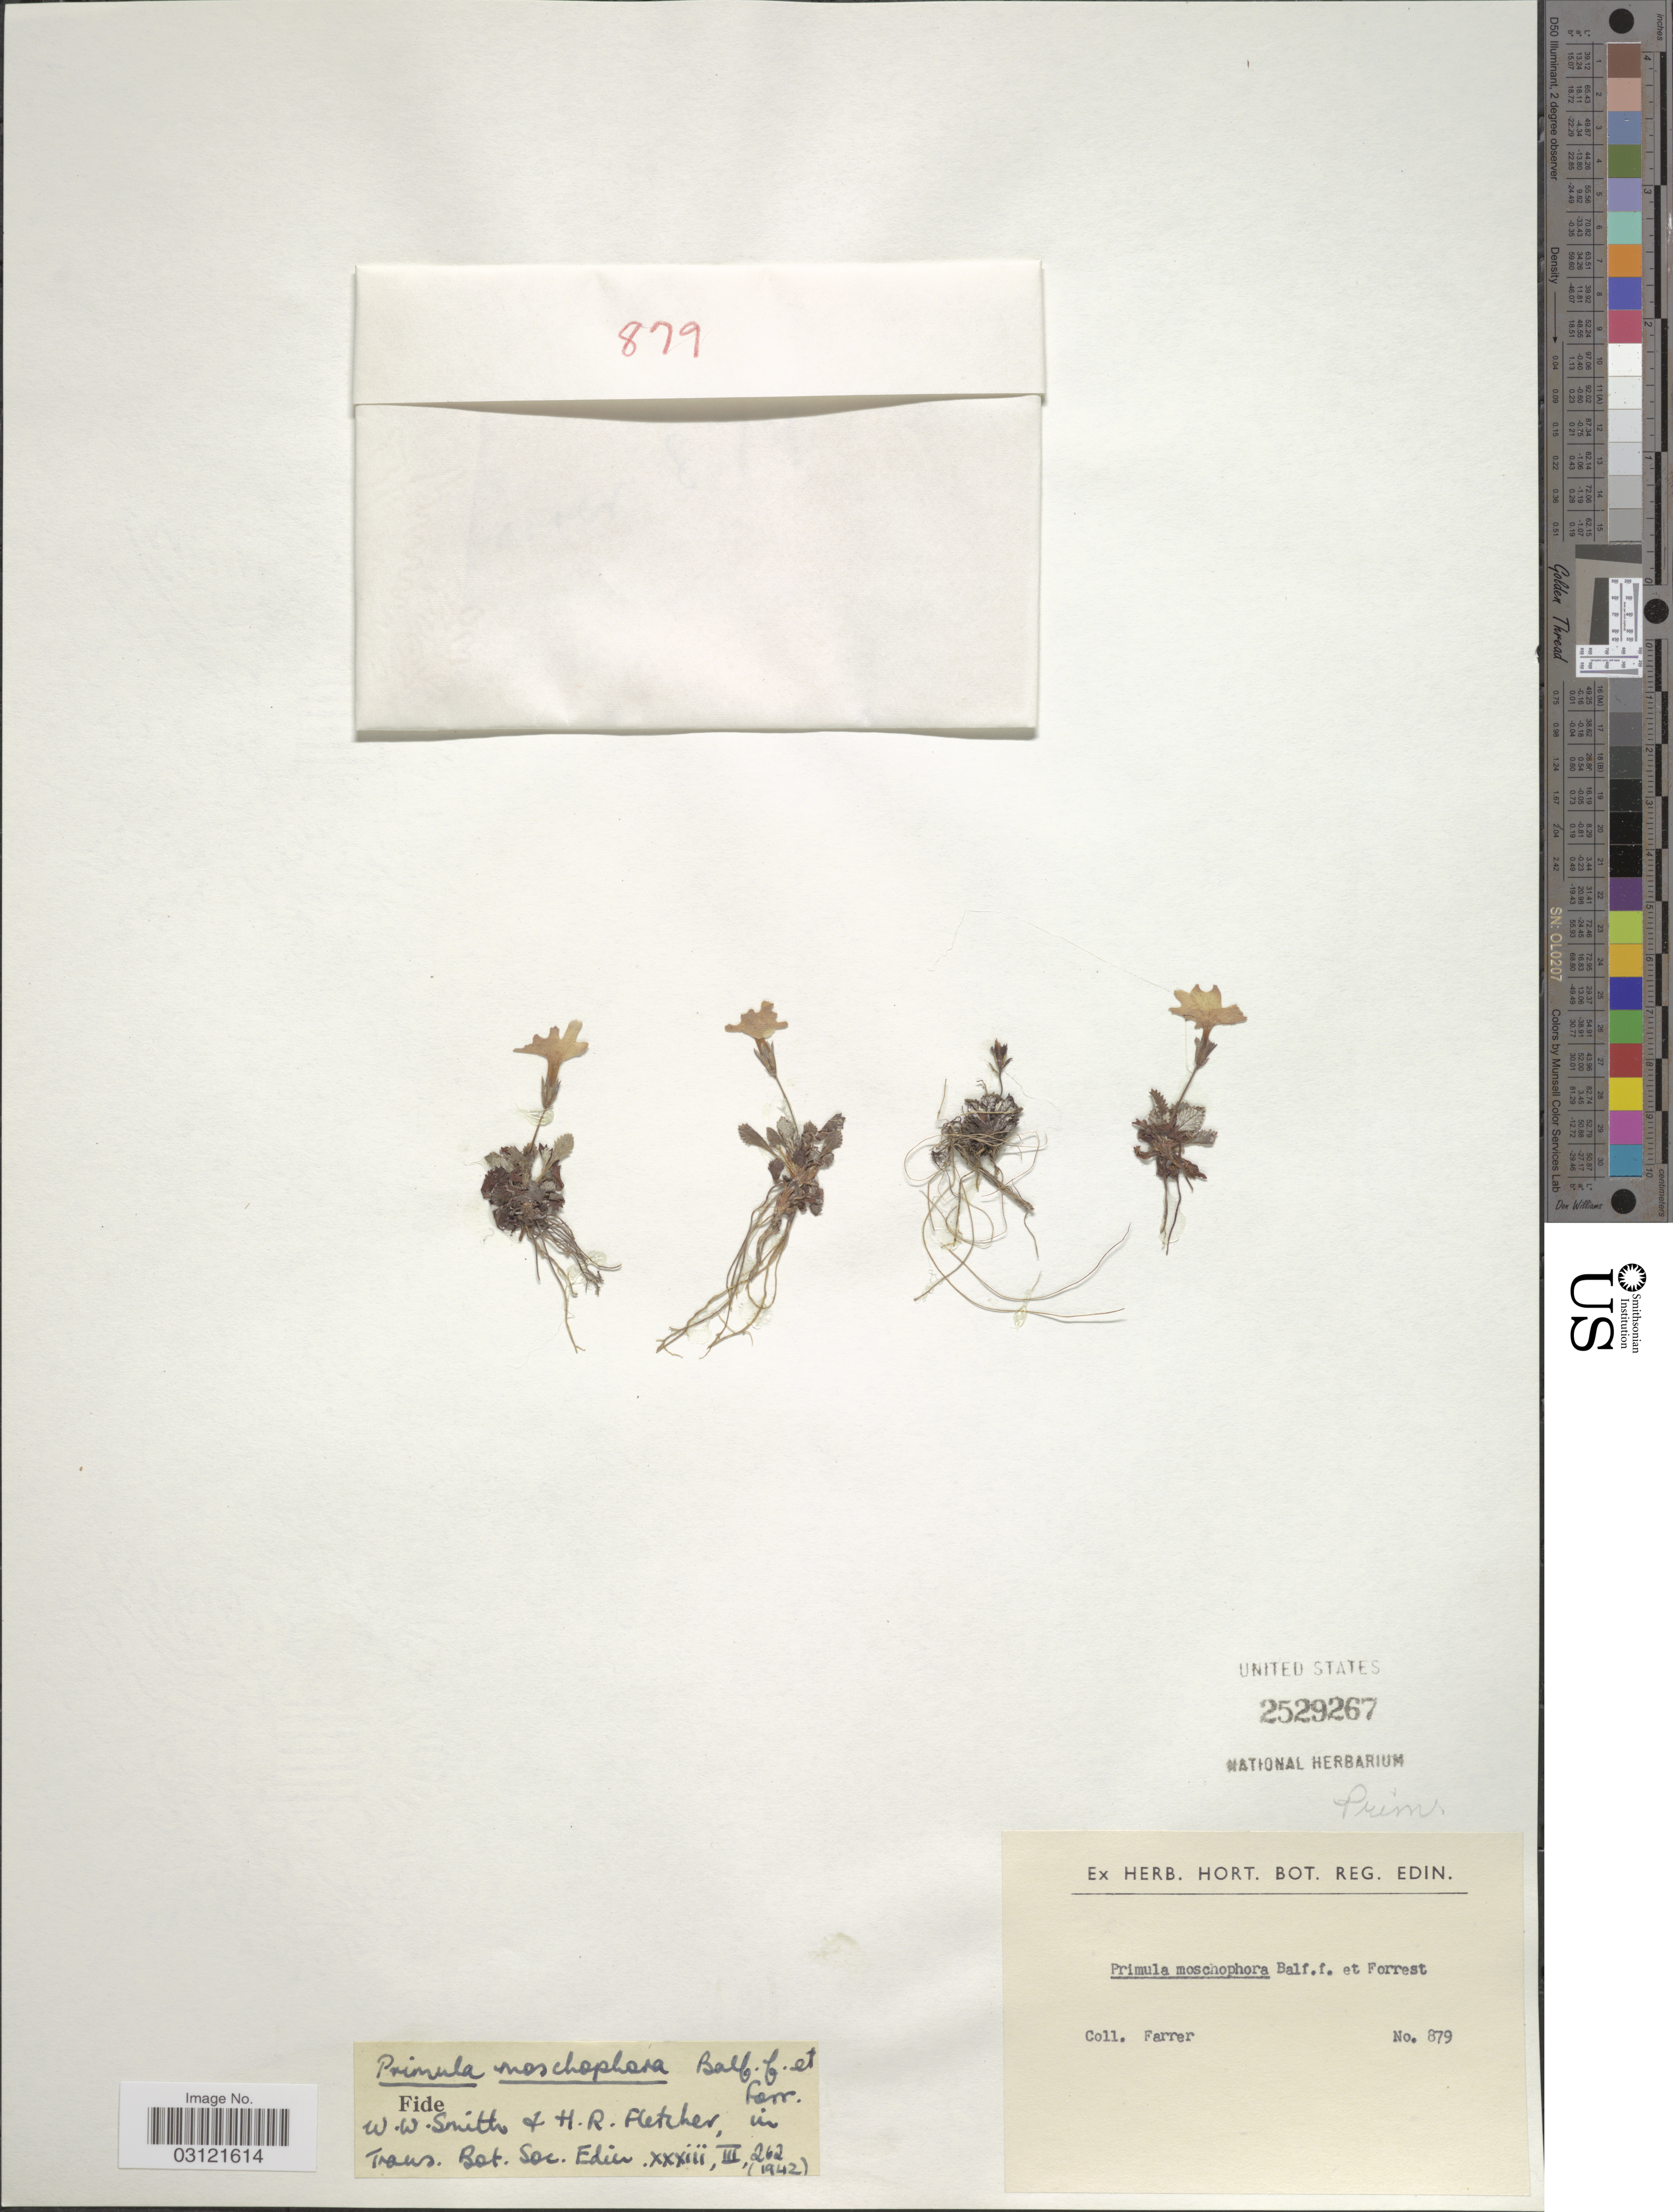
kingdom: Plantae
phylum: Tracheophyta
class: Magnoliopsida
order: Ericales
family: Primulaceae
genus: Primula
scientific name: Primula moschophora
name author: Balf. f. & Forrest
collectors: R. Farrer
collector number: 879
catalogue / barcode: US 2529267